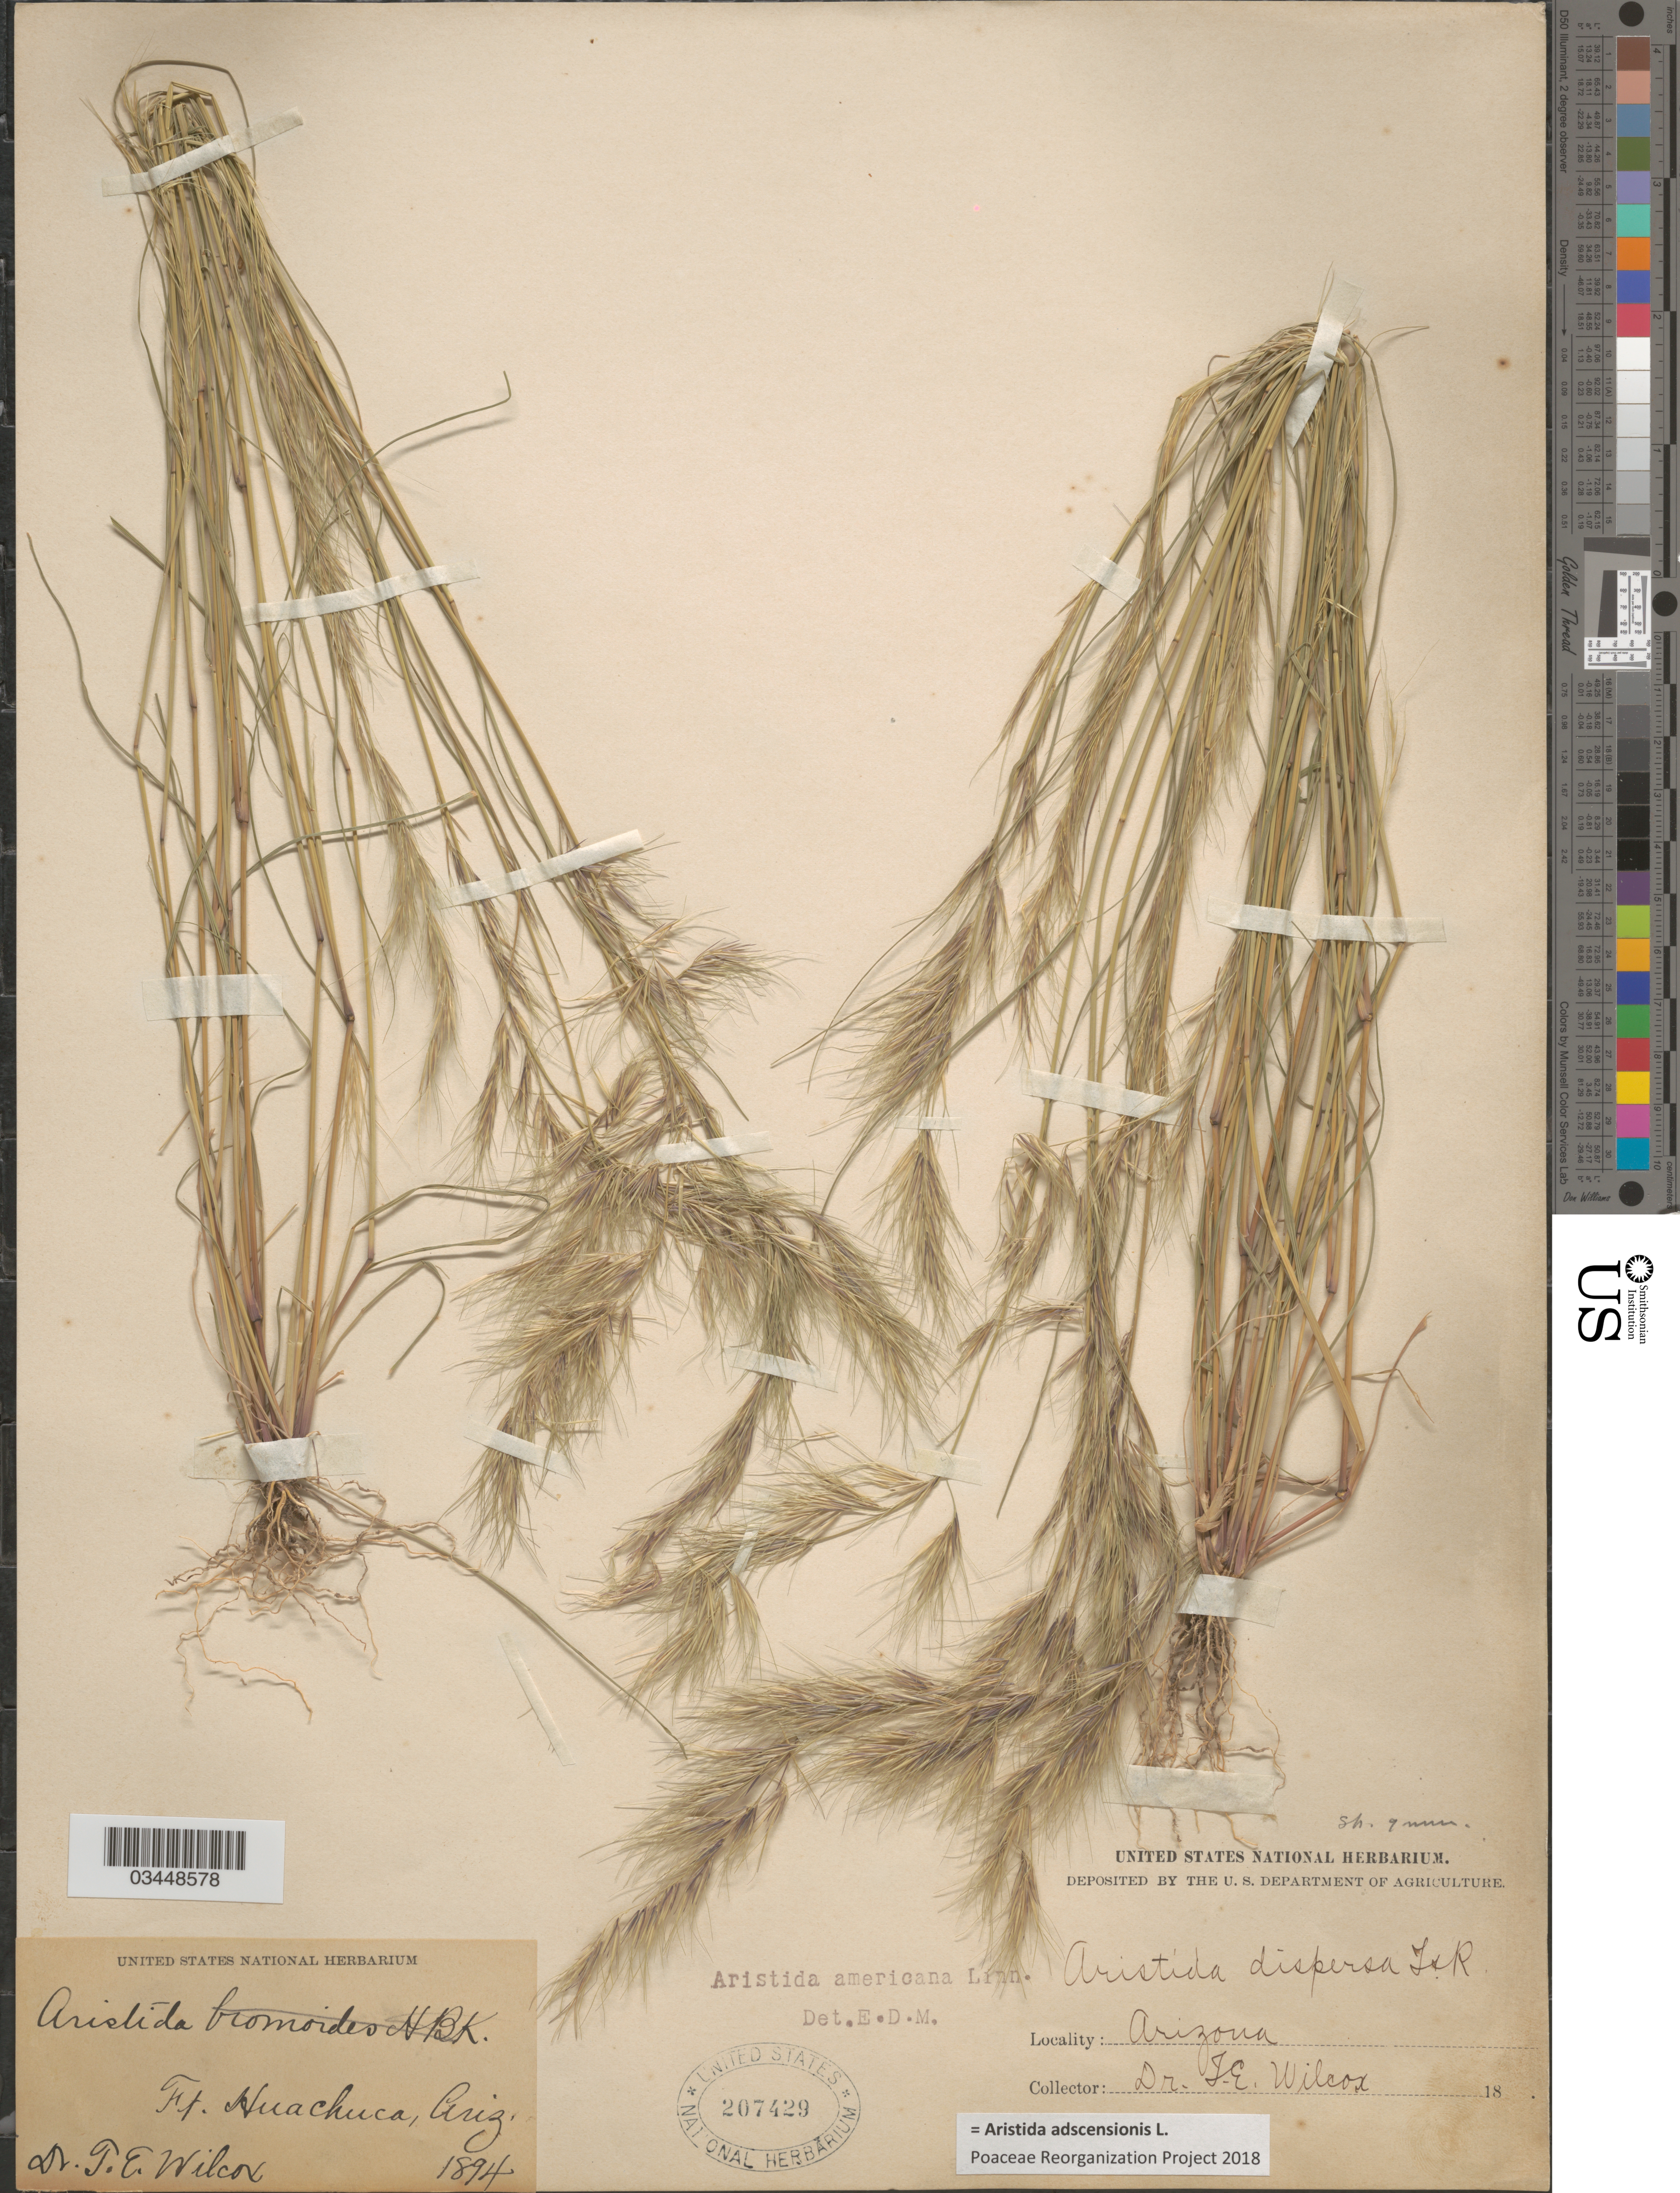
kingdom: Plantae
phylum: Tracheophyta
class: Liliopsida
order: Poales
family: Poaceae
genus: Aristida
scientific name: Aristida adscensionis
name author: L.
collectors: T. E. Wilcox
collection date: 1894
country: United States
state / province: Arizona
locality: Ft. Huachuca.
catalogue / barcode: US 207429